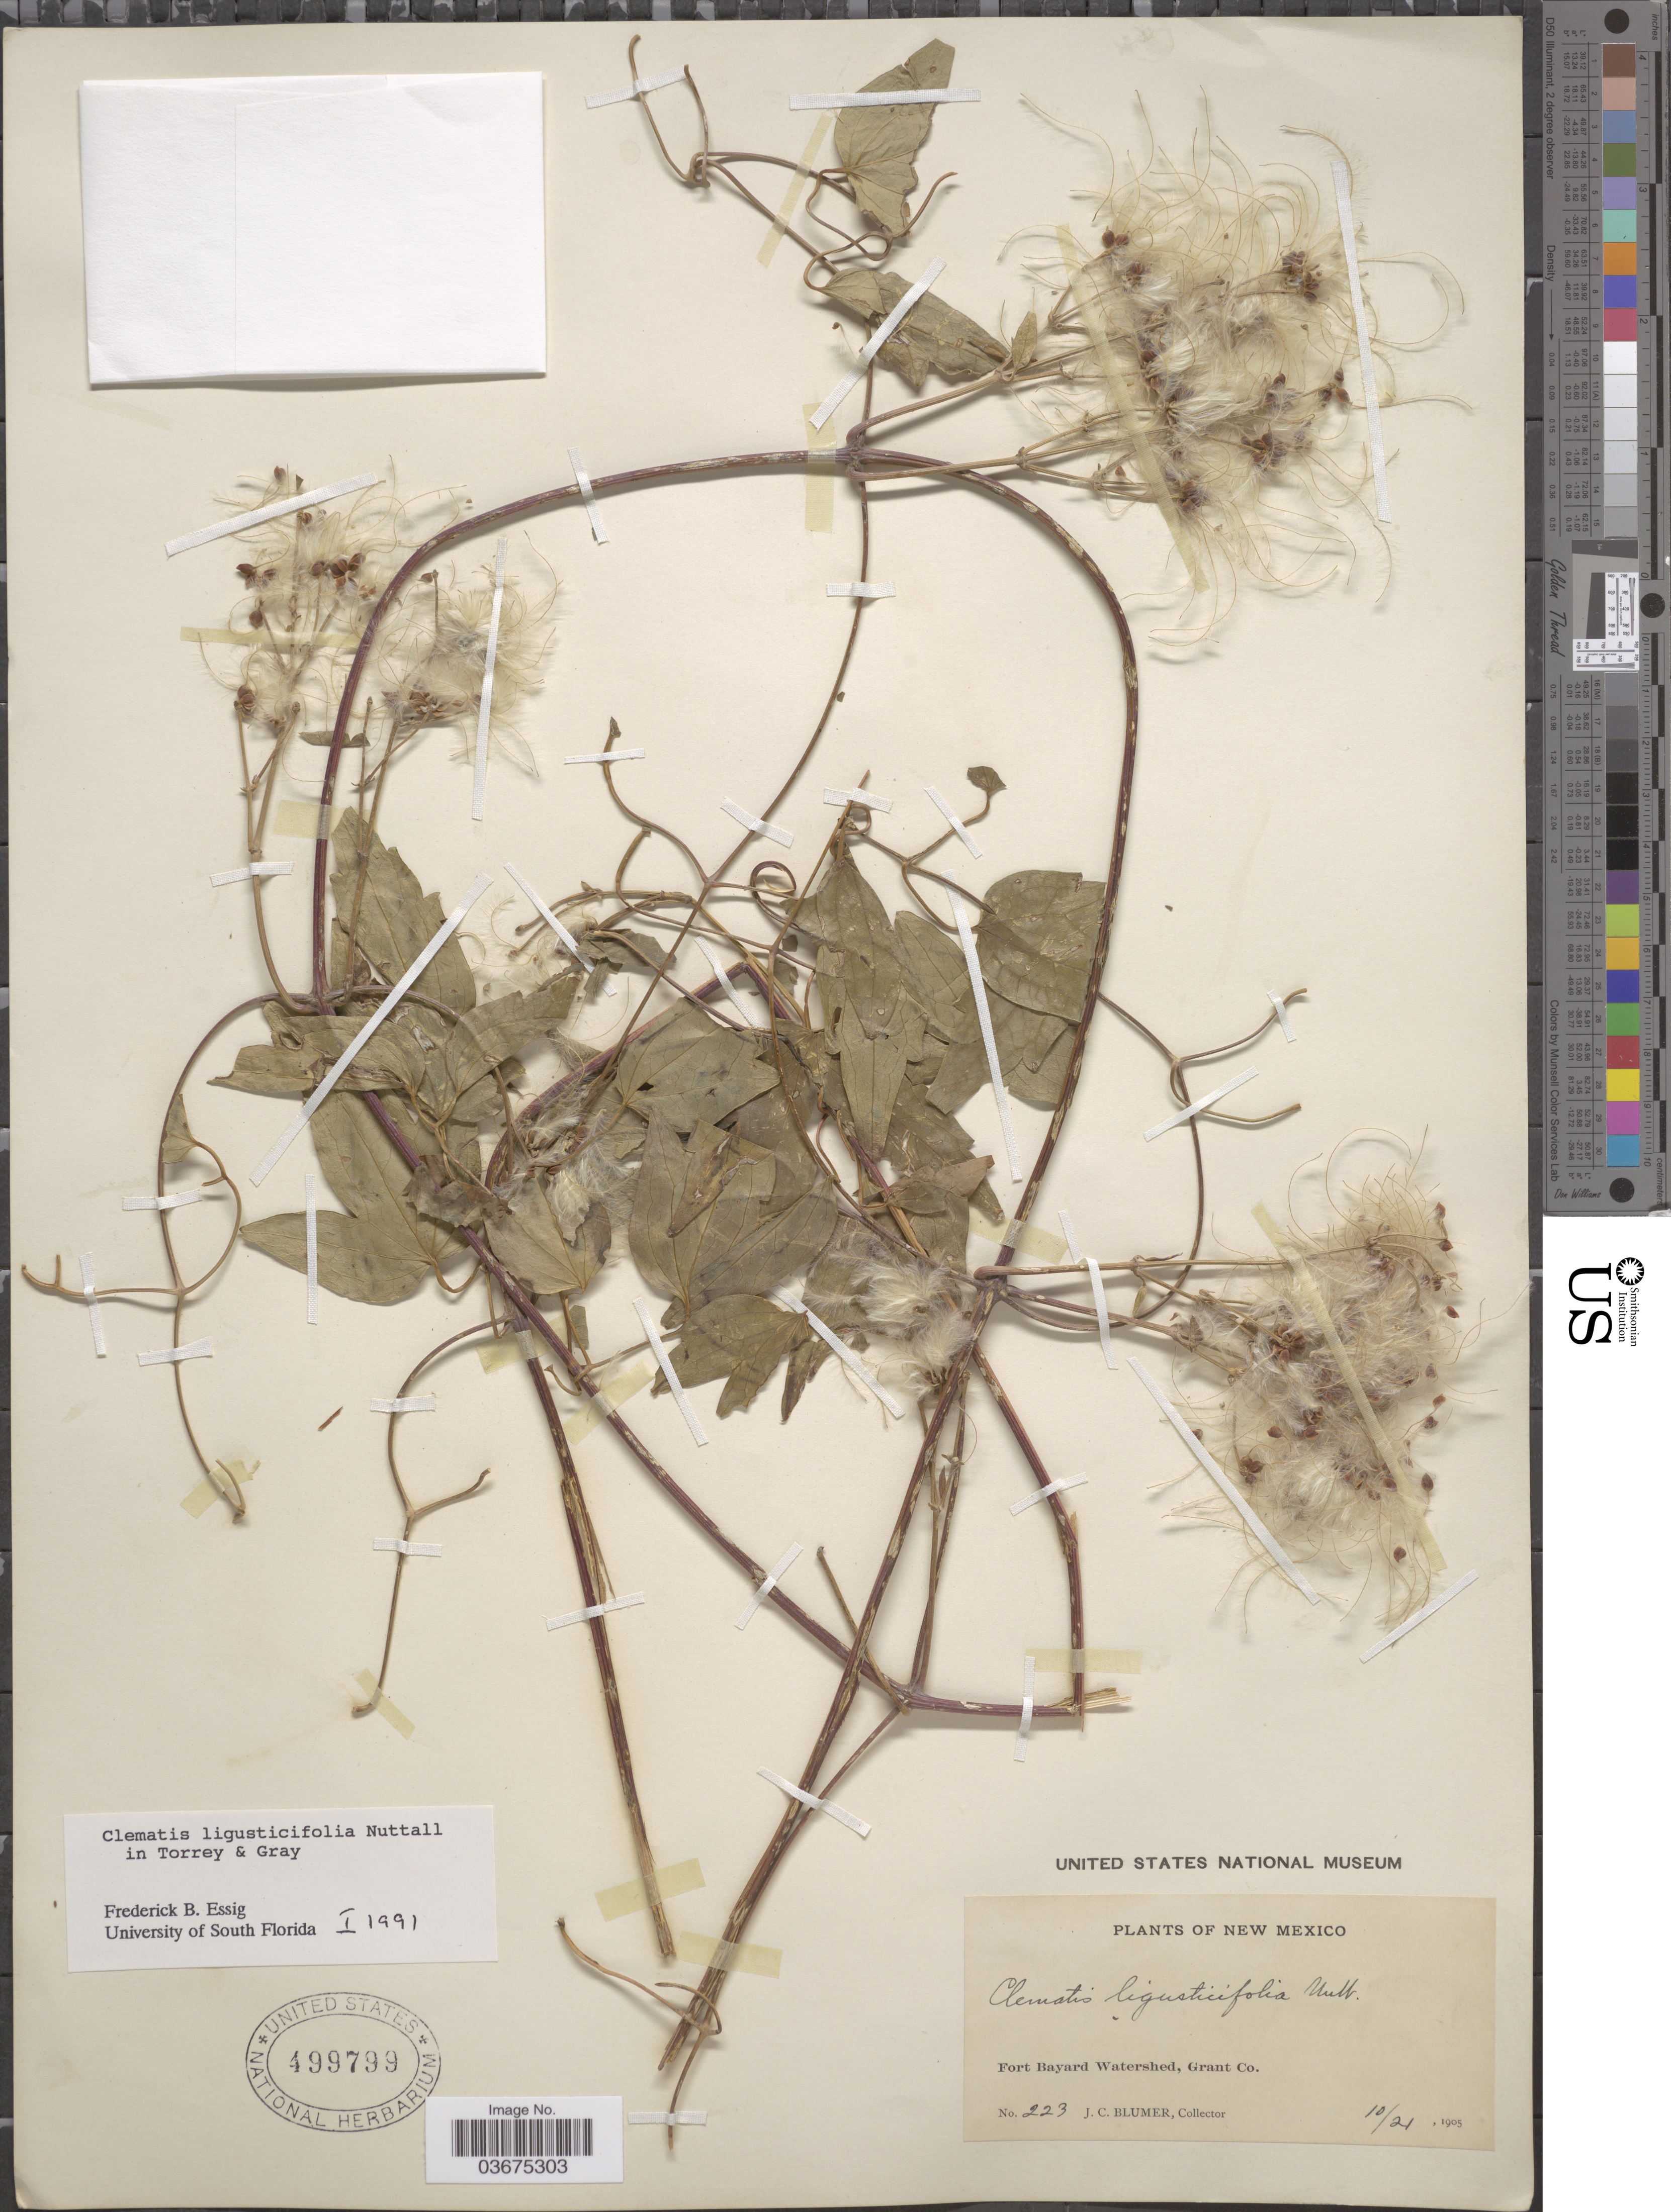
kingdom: Plantae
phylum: Tracheophyta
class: Magnoliopsida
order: Ranunculales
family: Ranunculaceae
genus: Clematis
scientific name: Clematis ligusticifolia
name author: Nutt.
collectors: J. C. Blumer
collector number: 223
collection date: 1905-10-21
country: United States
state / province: New Mexico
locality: Fort Bayard Watershed, Grant Co.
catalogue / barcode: US 499799